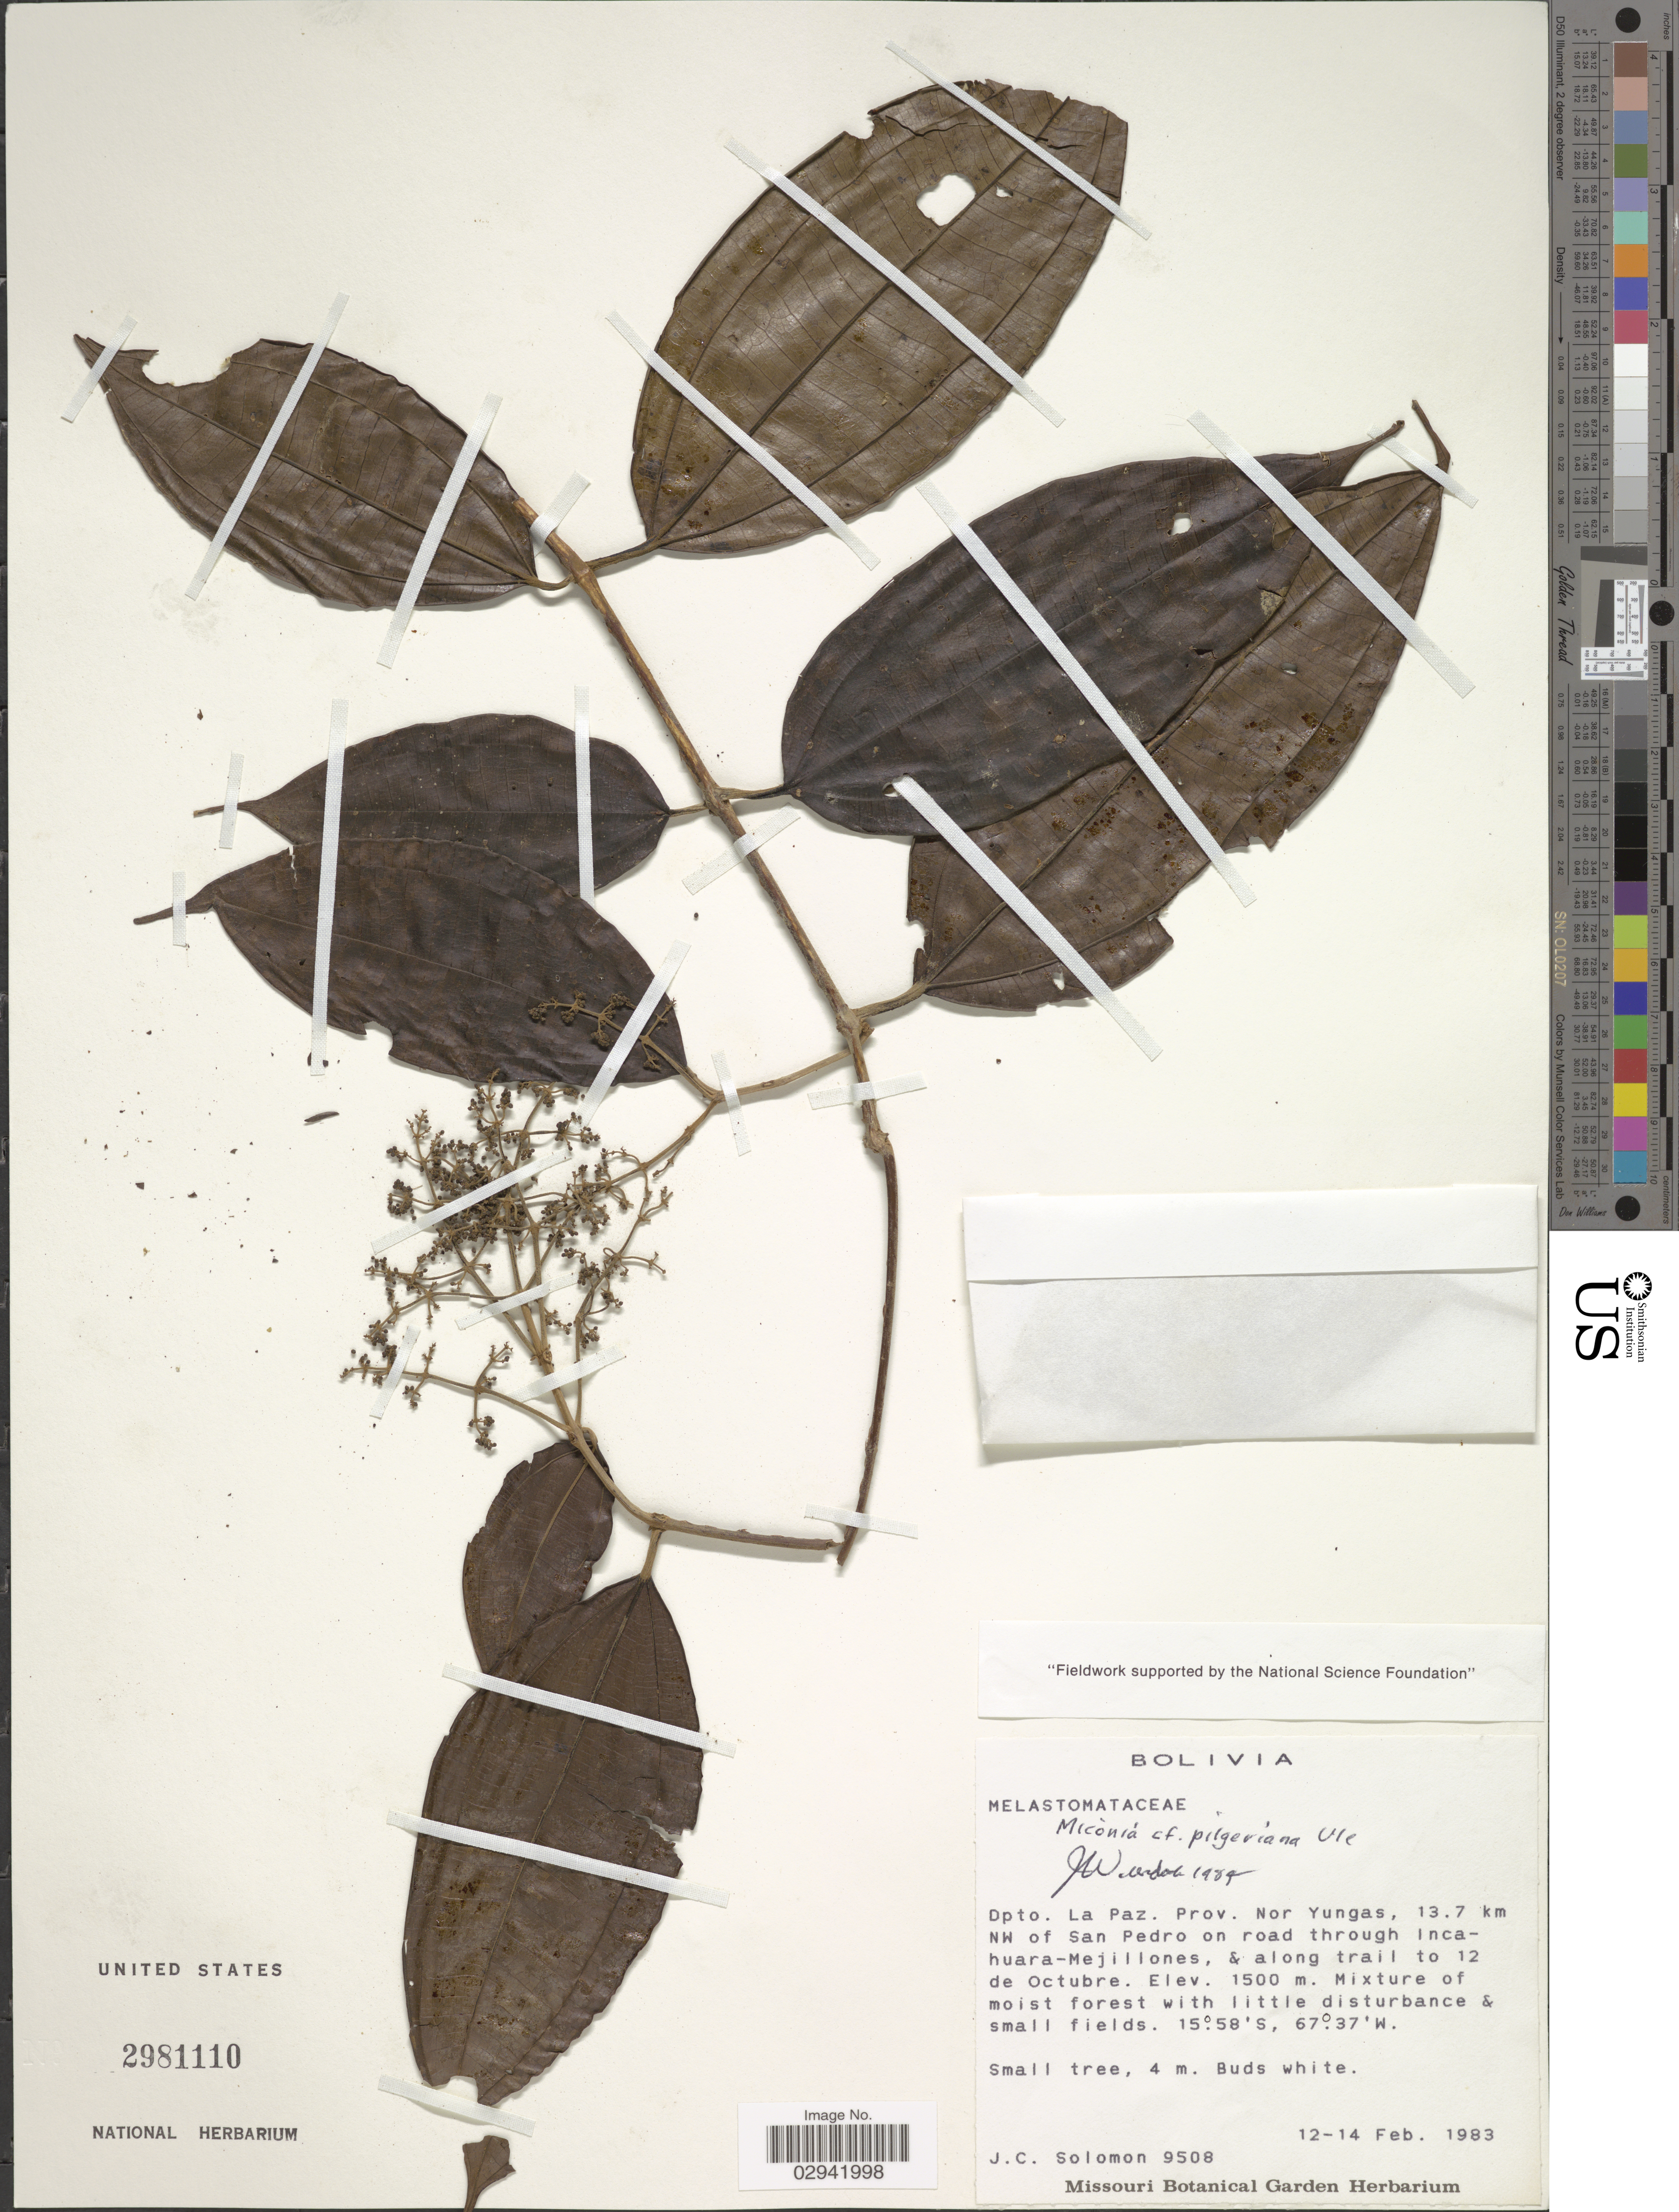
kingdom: Plantae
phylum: Tracheophyta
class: Magnoliopsida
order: Myrtales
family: Melastomataceae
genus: Miconia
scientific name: Miconia pilgeriana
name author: Ule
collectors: J. C. Solomon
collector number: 9508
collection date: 1983-02-12/1983-02-14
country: Bolivia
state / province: La Paz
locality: Dpto. La Paz. Prov. Nor Yungas, 13.7 km NW of San Pedro on road through Incahuara-Mejillones, & along trail to 12 de Octubre.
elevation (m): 1500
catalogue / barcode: US 2981110